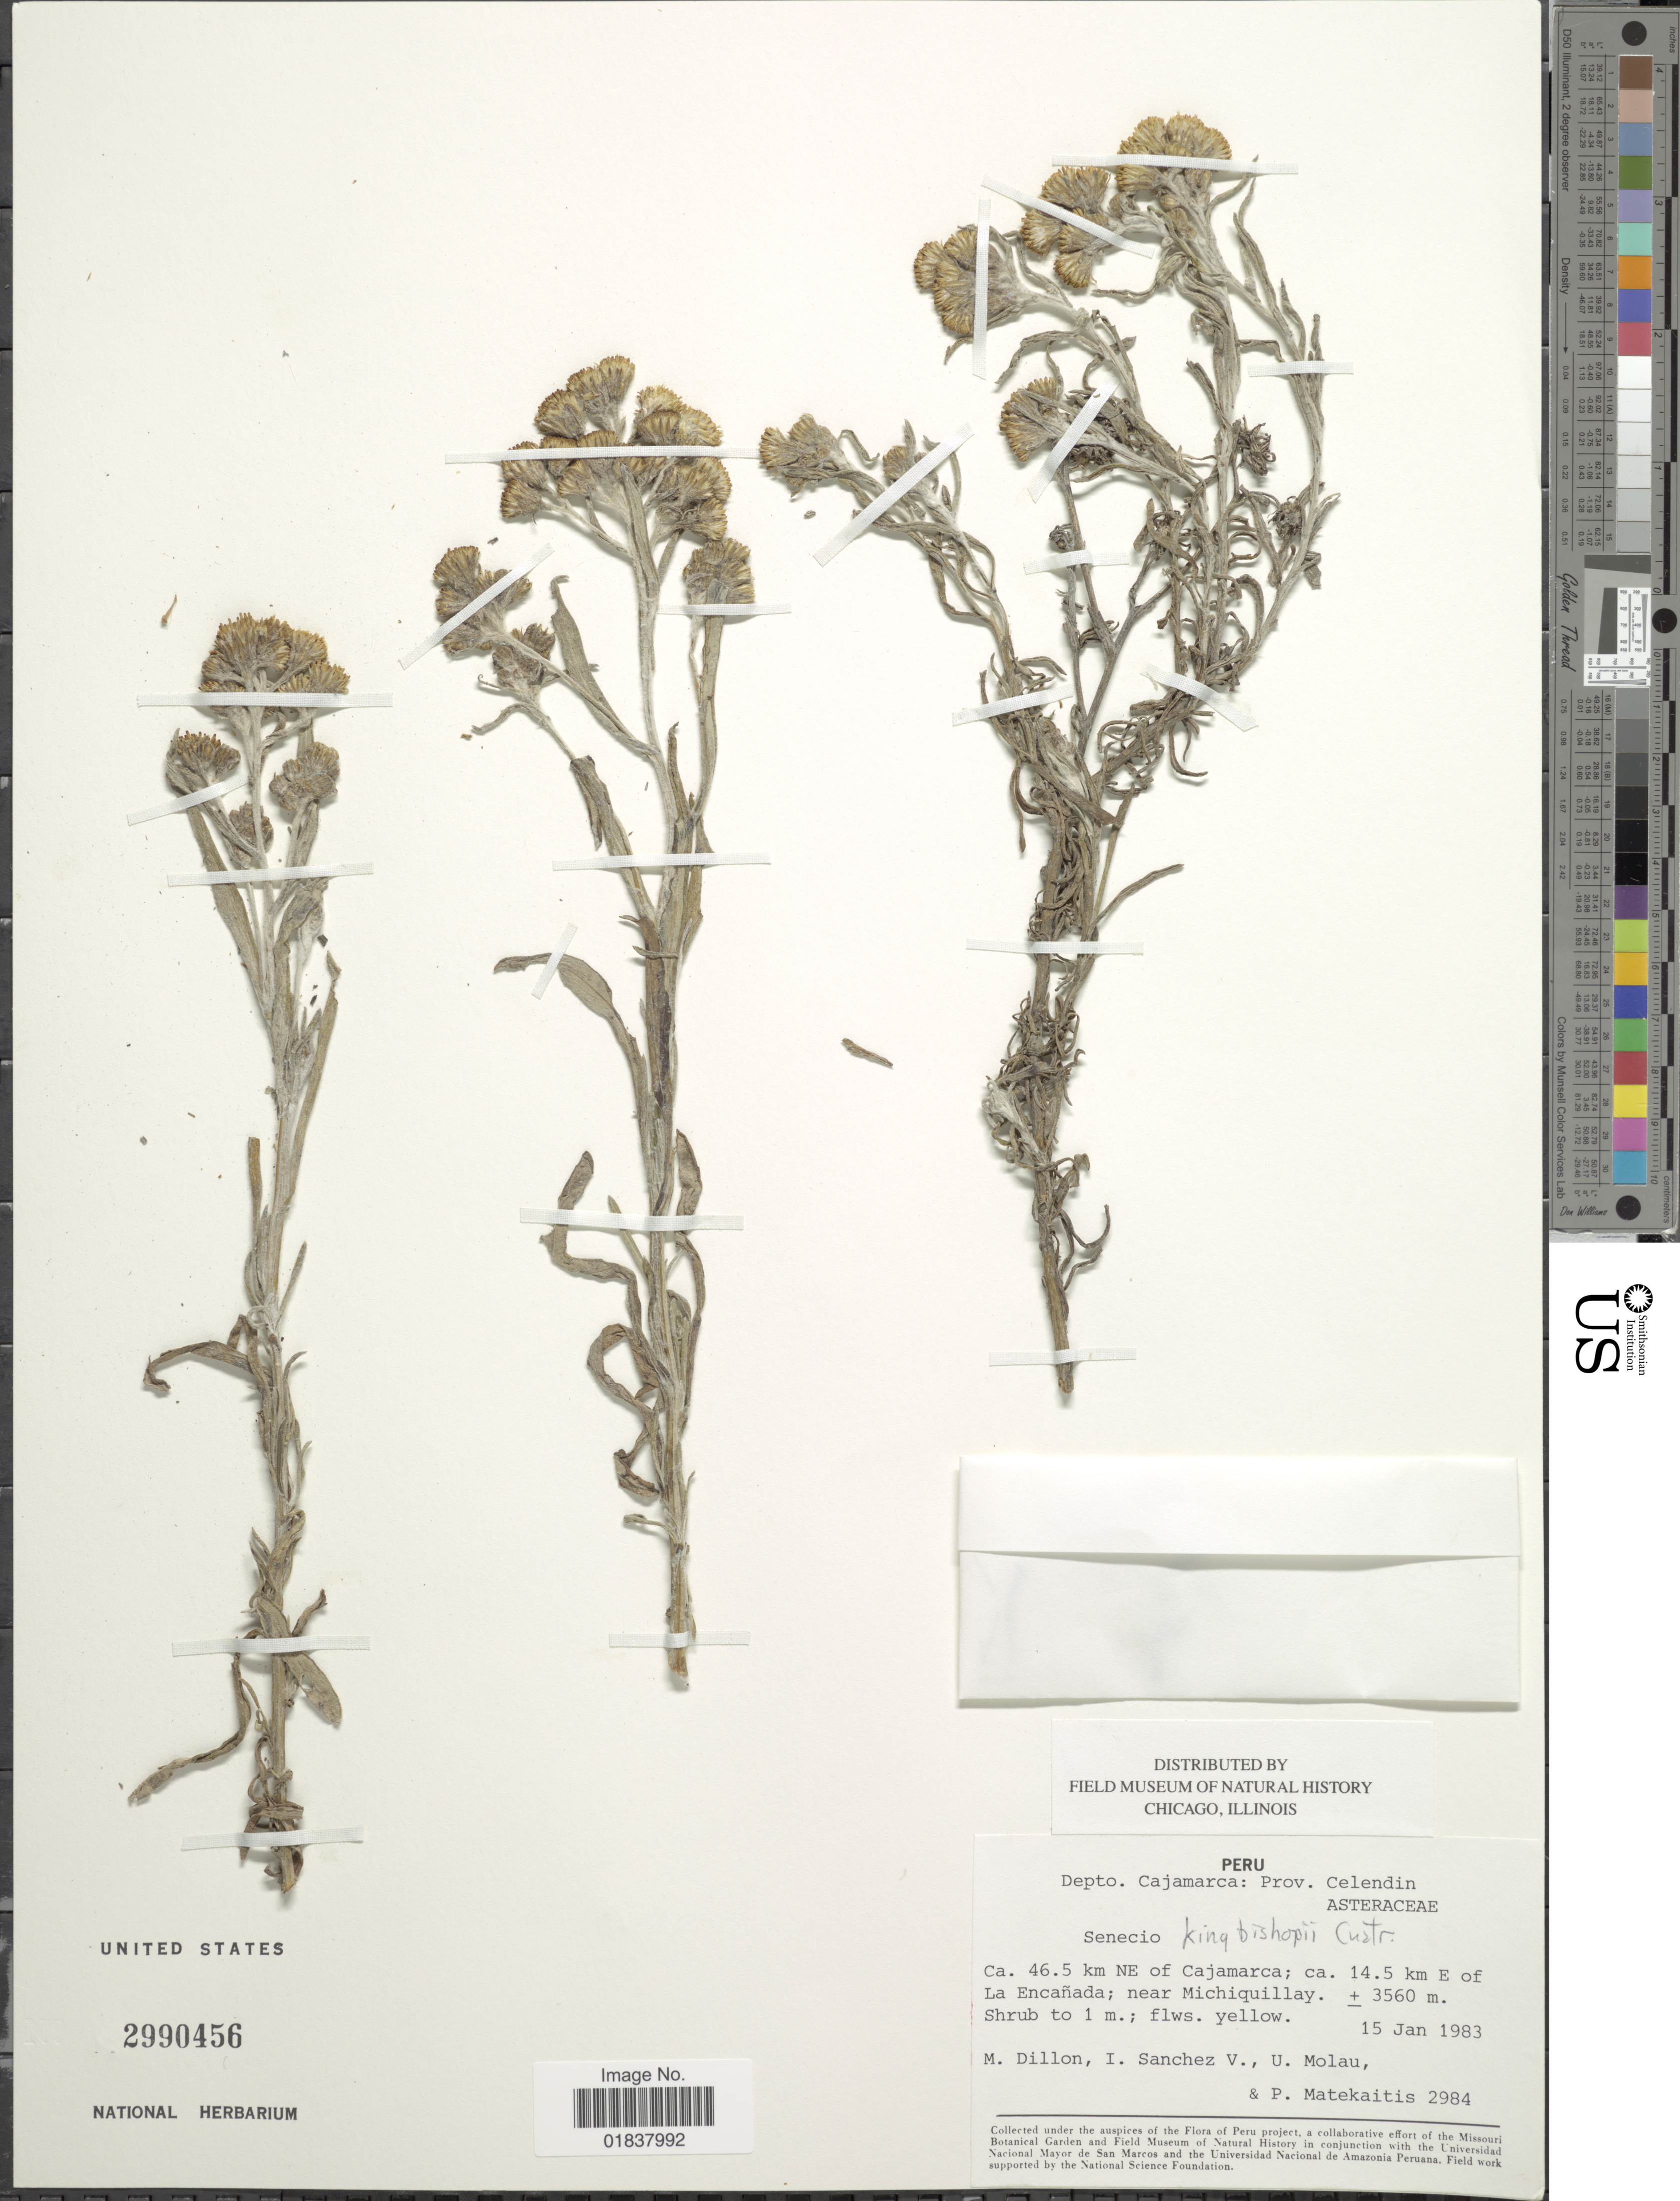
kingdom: Plantae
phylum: Tracheophyta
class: Magnoliopsida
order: Asterales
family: Asteraceae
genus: Senecio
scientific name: Senecio kingbishopii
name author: Cuatrec.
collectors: M. O. Dillon, I. Sánchez Vega, U. Molau & P. Matekaitis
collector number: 2984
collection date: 1983-01-15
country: Peru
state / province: Cajamarca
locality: Prov. Celendin, ca 46.5 km NE of Cajamarca, ca 14.5 km E of La Encanada, near Michiquillay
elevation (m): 3560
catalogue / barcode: US 2990456